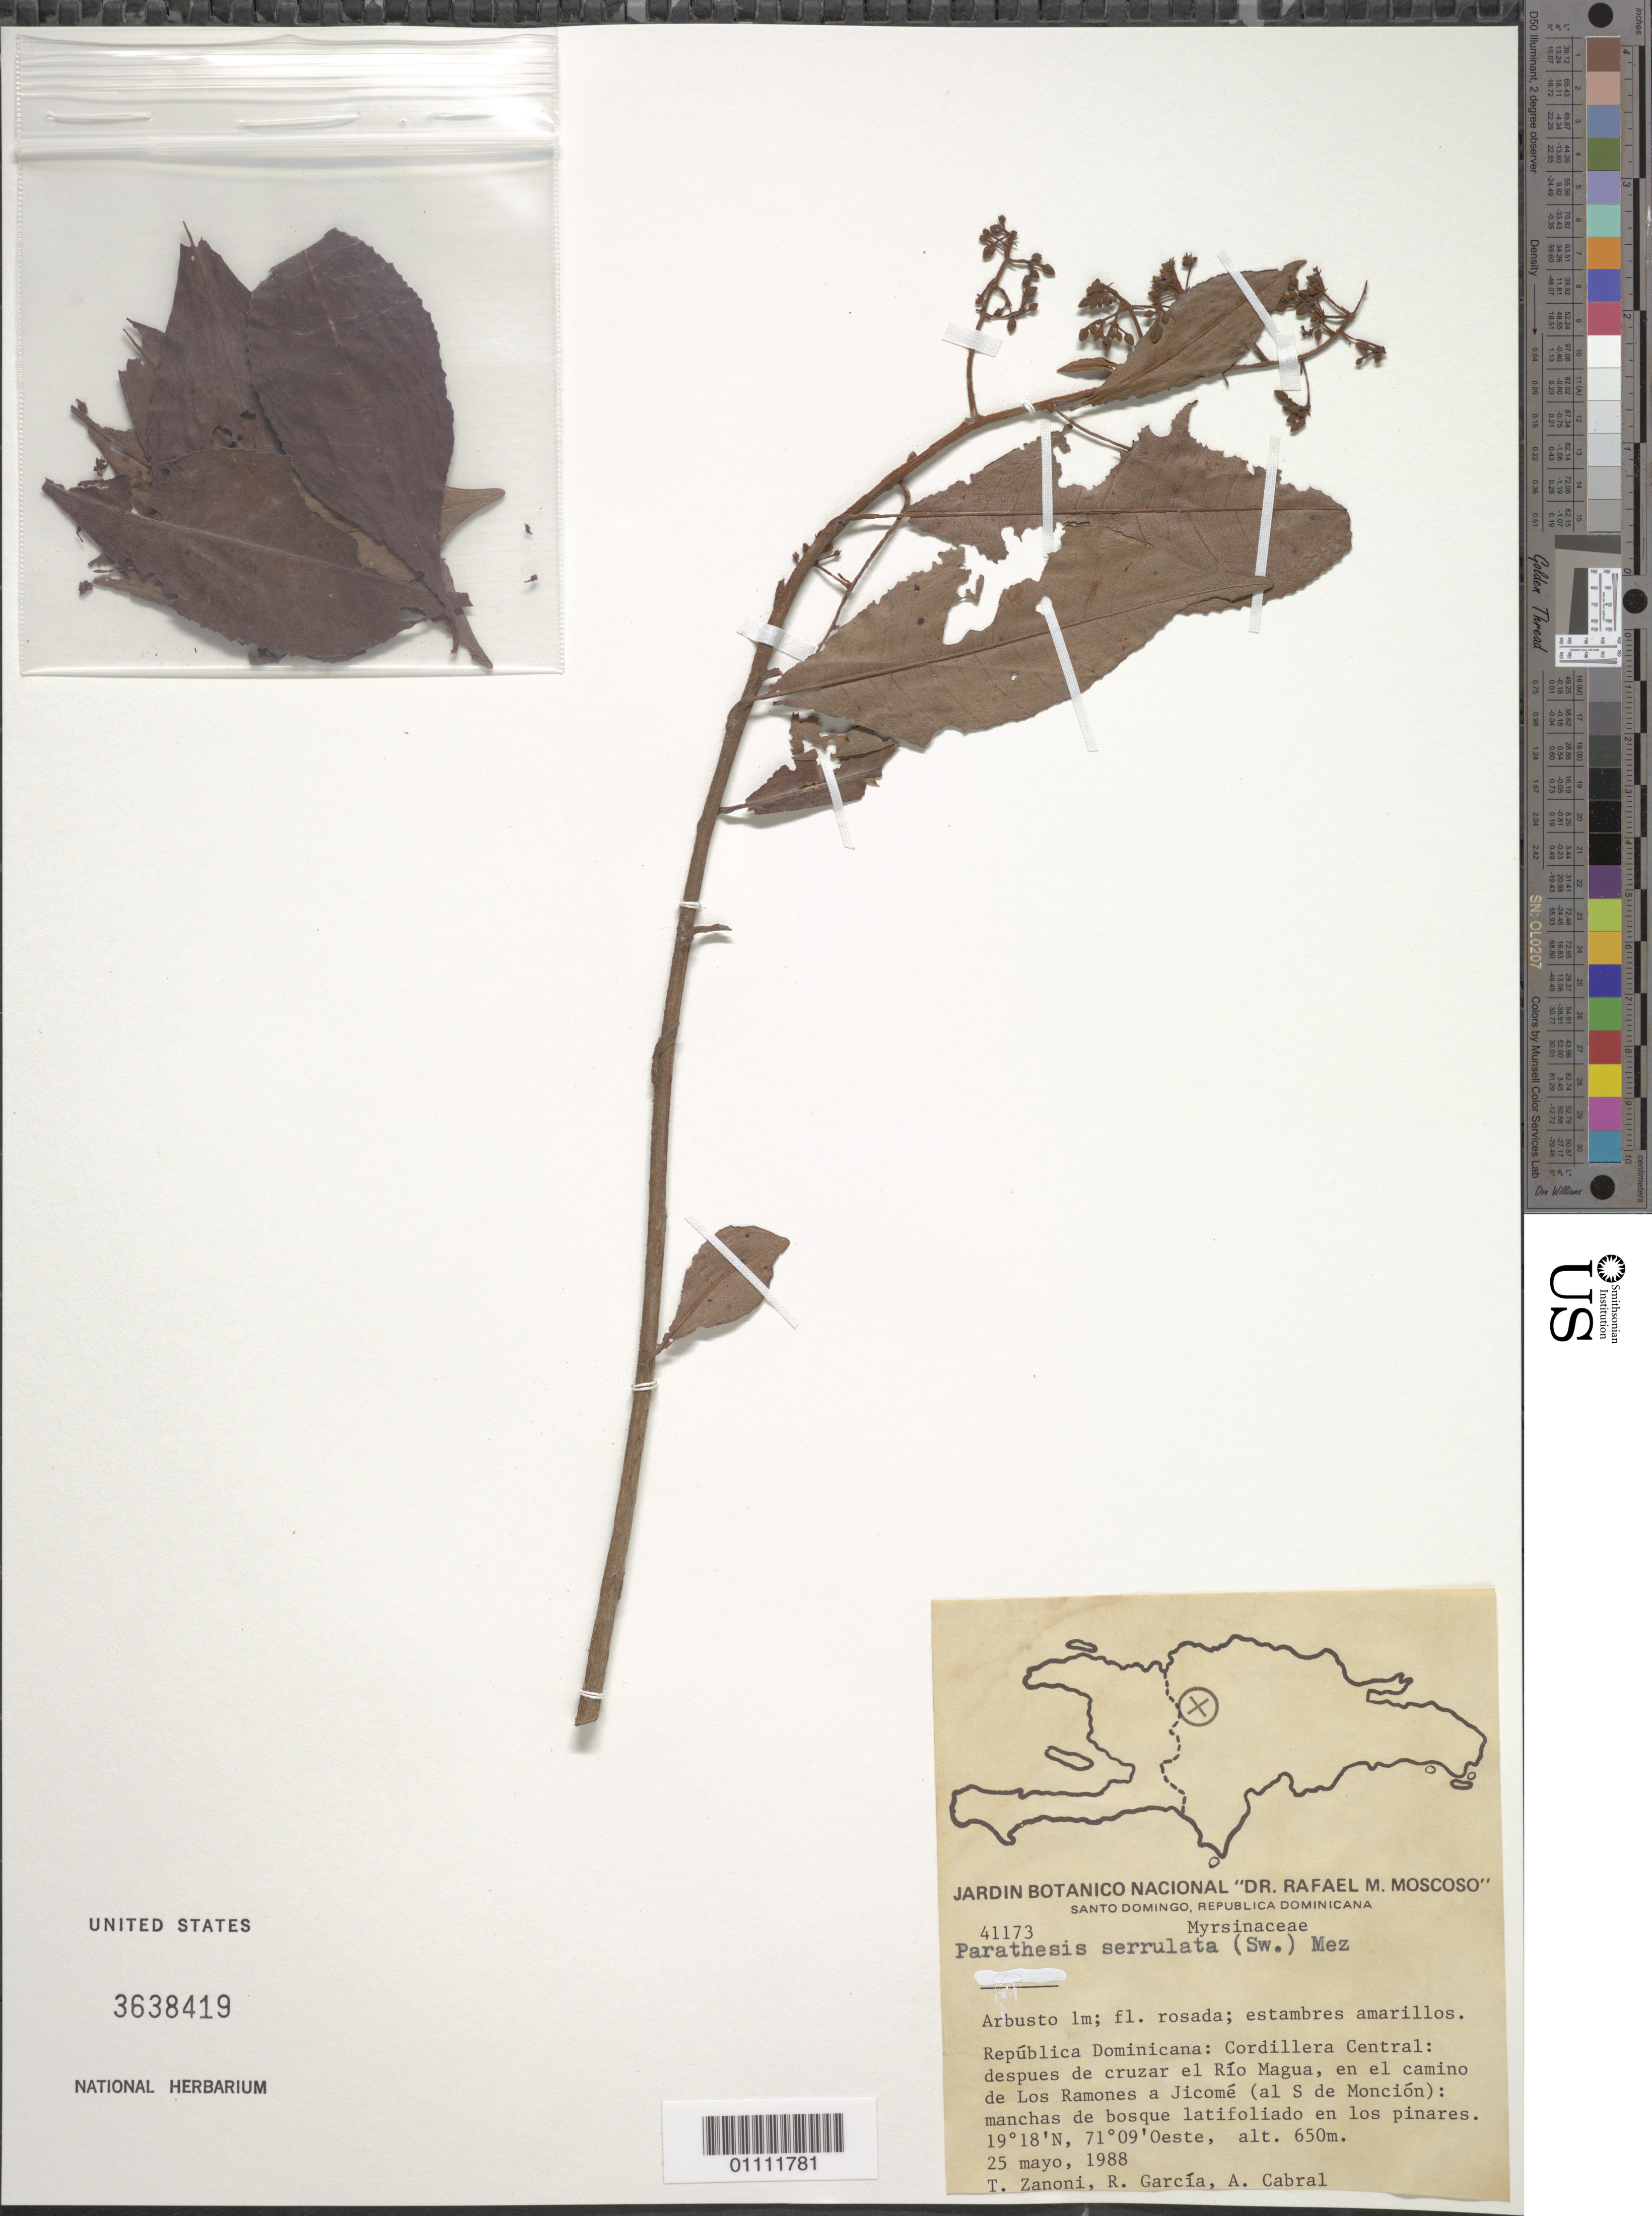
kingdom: Plantae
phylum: Tracheophyta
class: Magnoliopsida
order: Ericales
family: Primulaceae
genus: Parathesis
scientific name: Parathesis serrulata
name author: (Sw.) Mez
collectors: T. A. Zanoni, R. G. García & A. Cabral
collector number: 41173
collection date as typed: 25 May 1988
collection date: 1988-05-25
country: Dominican Republic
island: Hispaniola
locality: Cordillera Central, despues de cruzar el Río Magua, en el camino de Los Ramones a Jicomé (as S de Monción)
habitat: Manchas de bosque latifoliado en los pinares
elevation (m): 650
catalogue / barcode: US 3638419